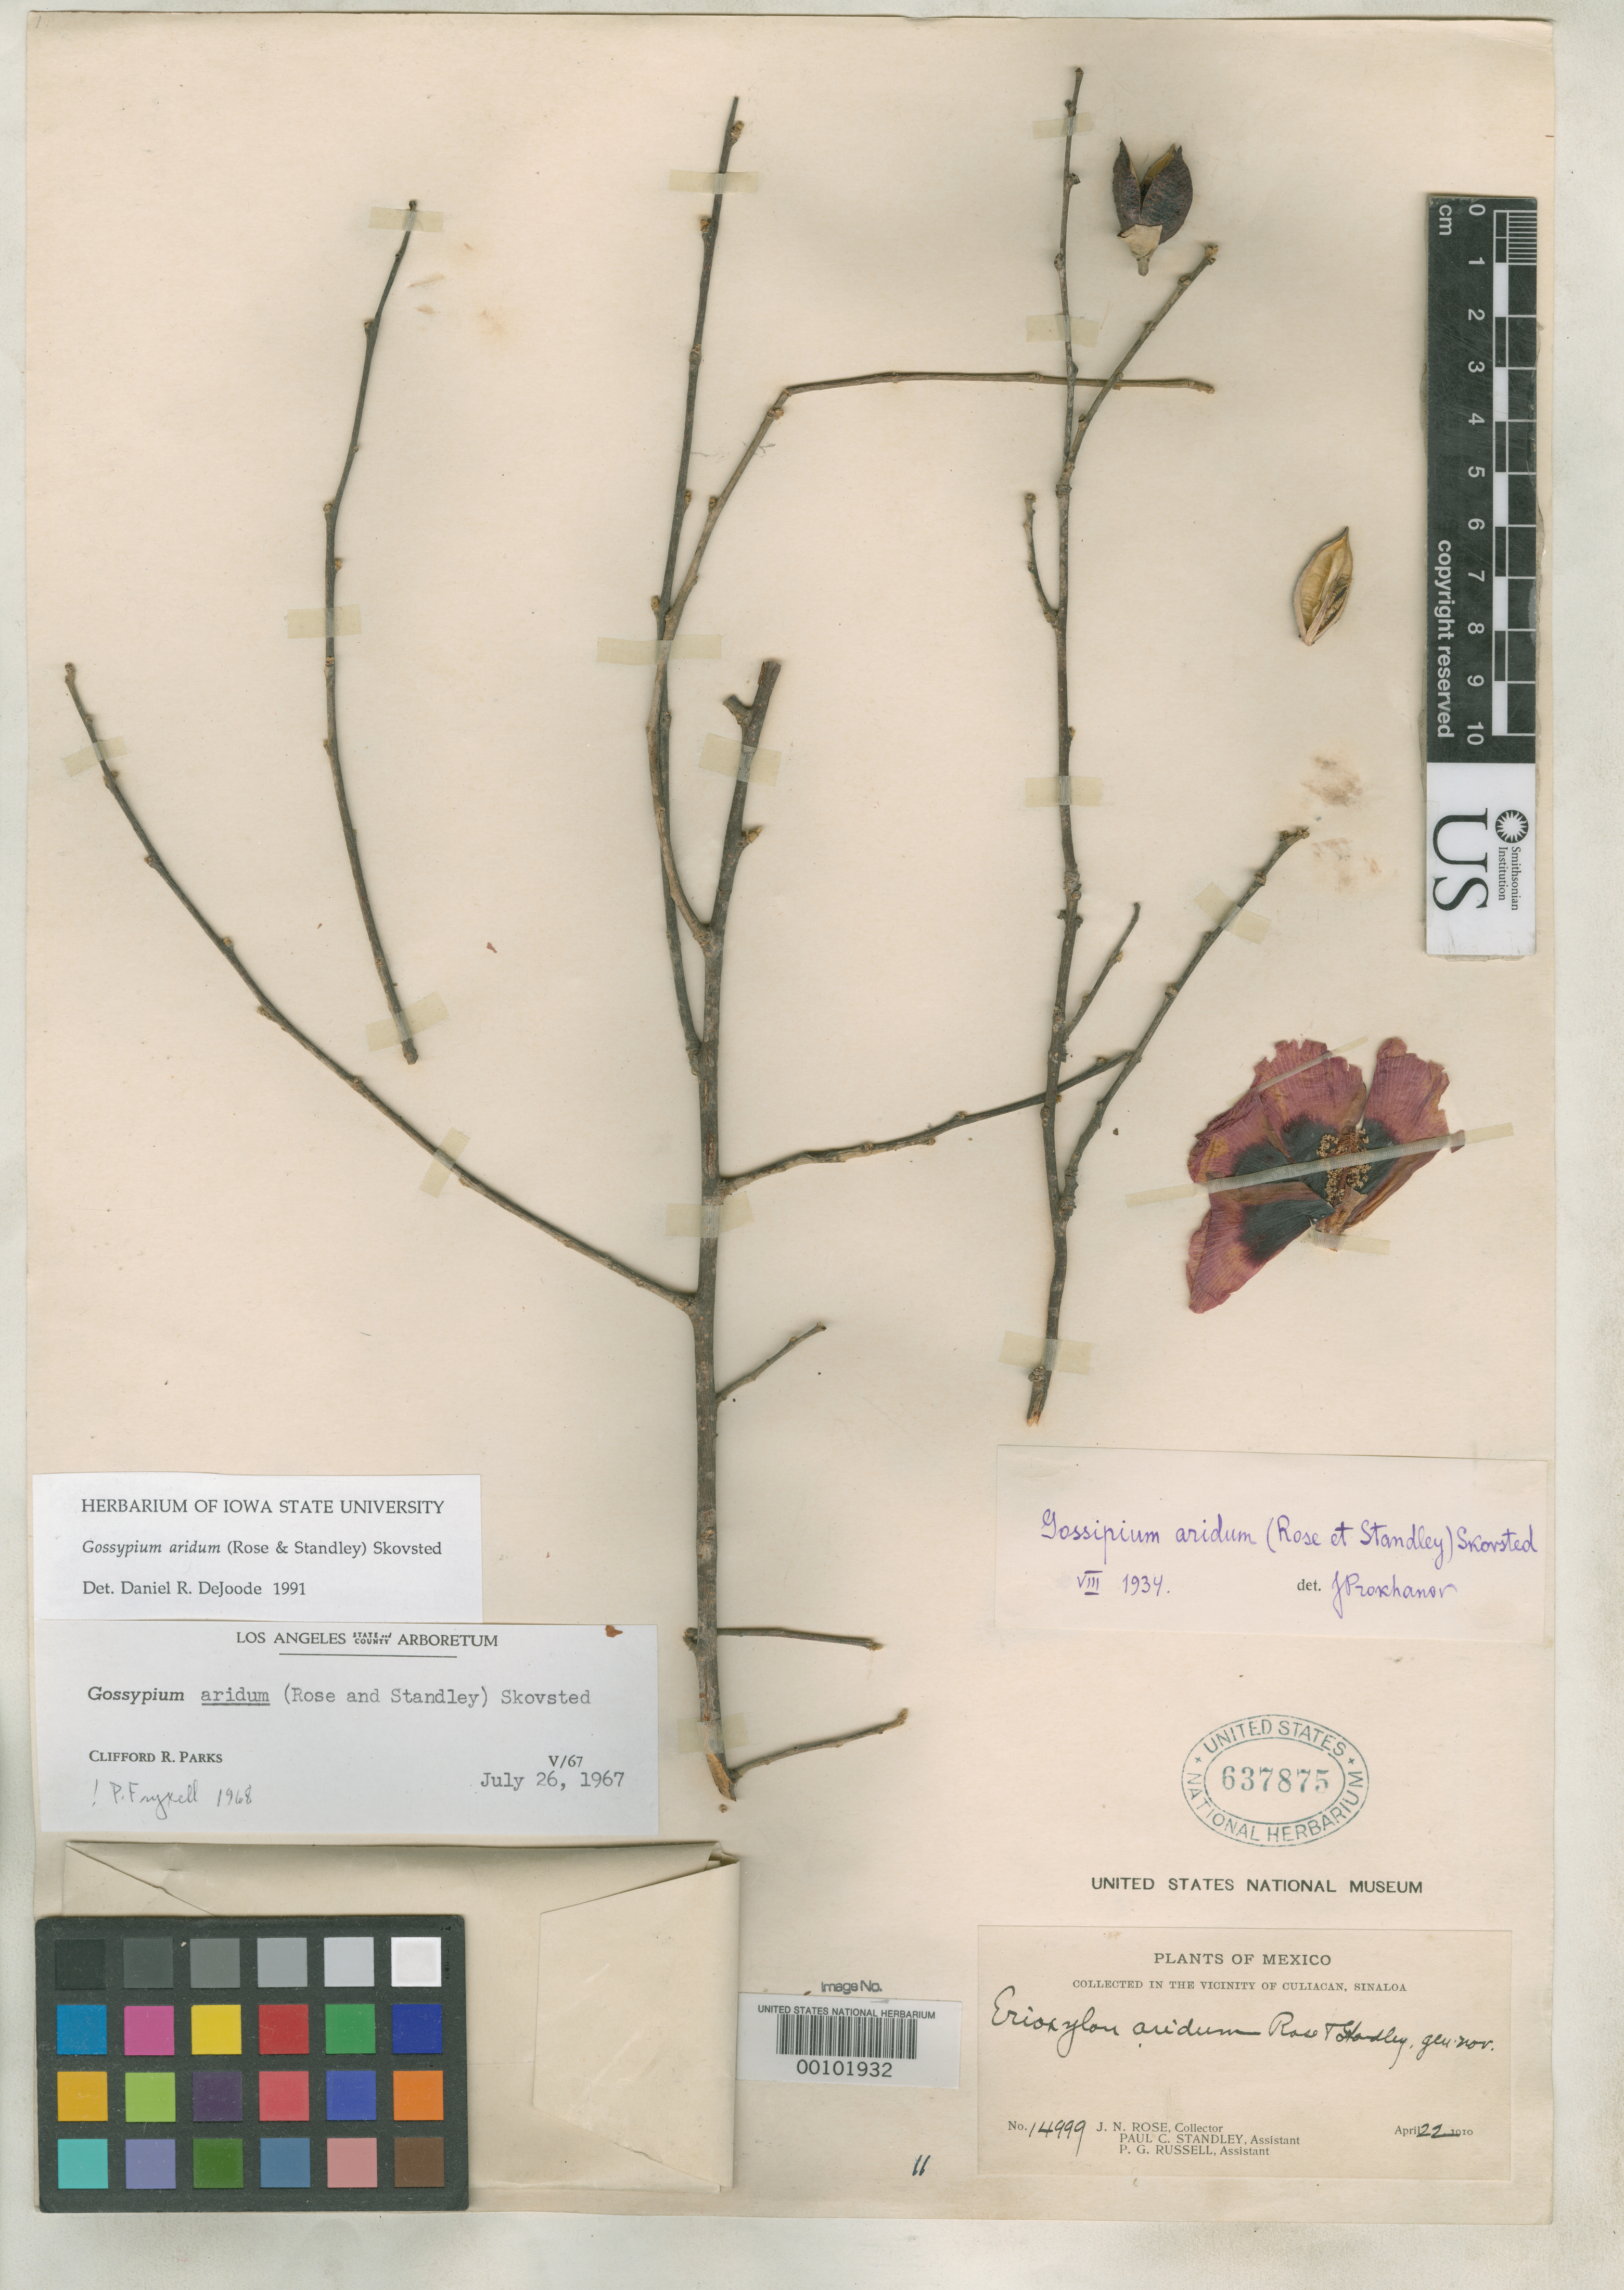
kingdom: Plantae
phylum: Tracheophyta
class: Magnoliopsida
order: Malvales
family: Malvaceae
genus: Erioxylum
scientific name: Erioxylum aridum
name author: Rose & Standl.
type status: Holotype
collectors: J. N. Rose, P. C. Standley & P. G. Russell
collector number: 14999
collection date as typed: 22 Apr 1910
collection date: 1910-04-22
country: Mexico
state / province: Sinaloa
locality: Vicinity of Culiacan, Sinaloa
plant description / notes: Unambiguously the holotype, cited by US sheet number (USNH 637875) in protologue.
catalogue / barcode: US 637875